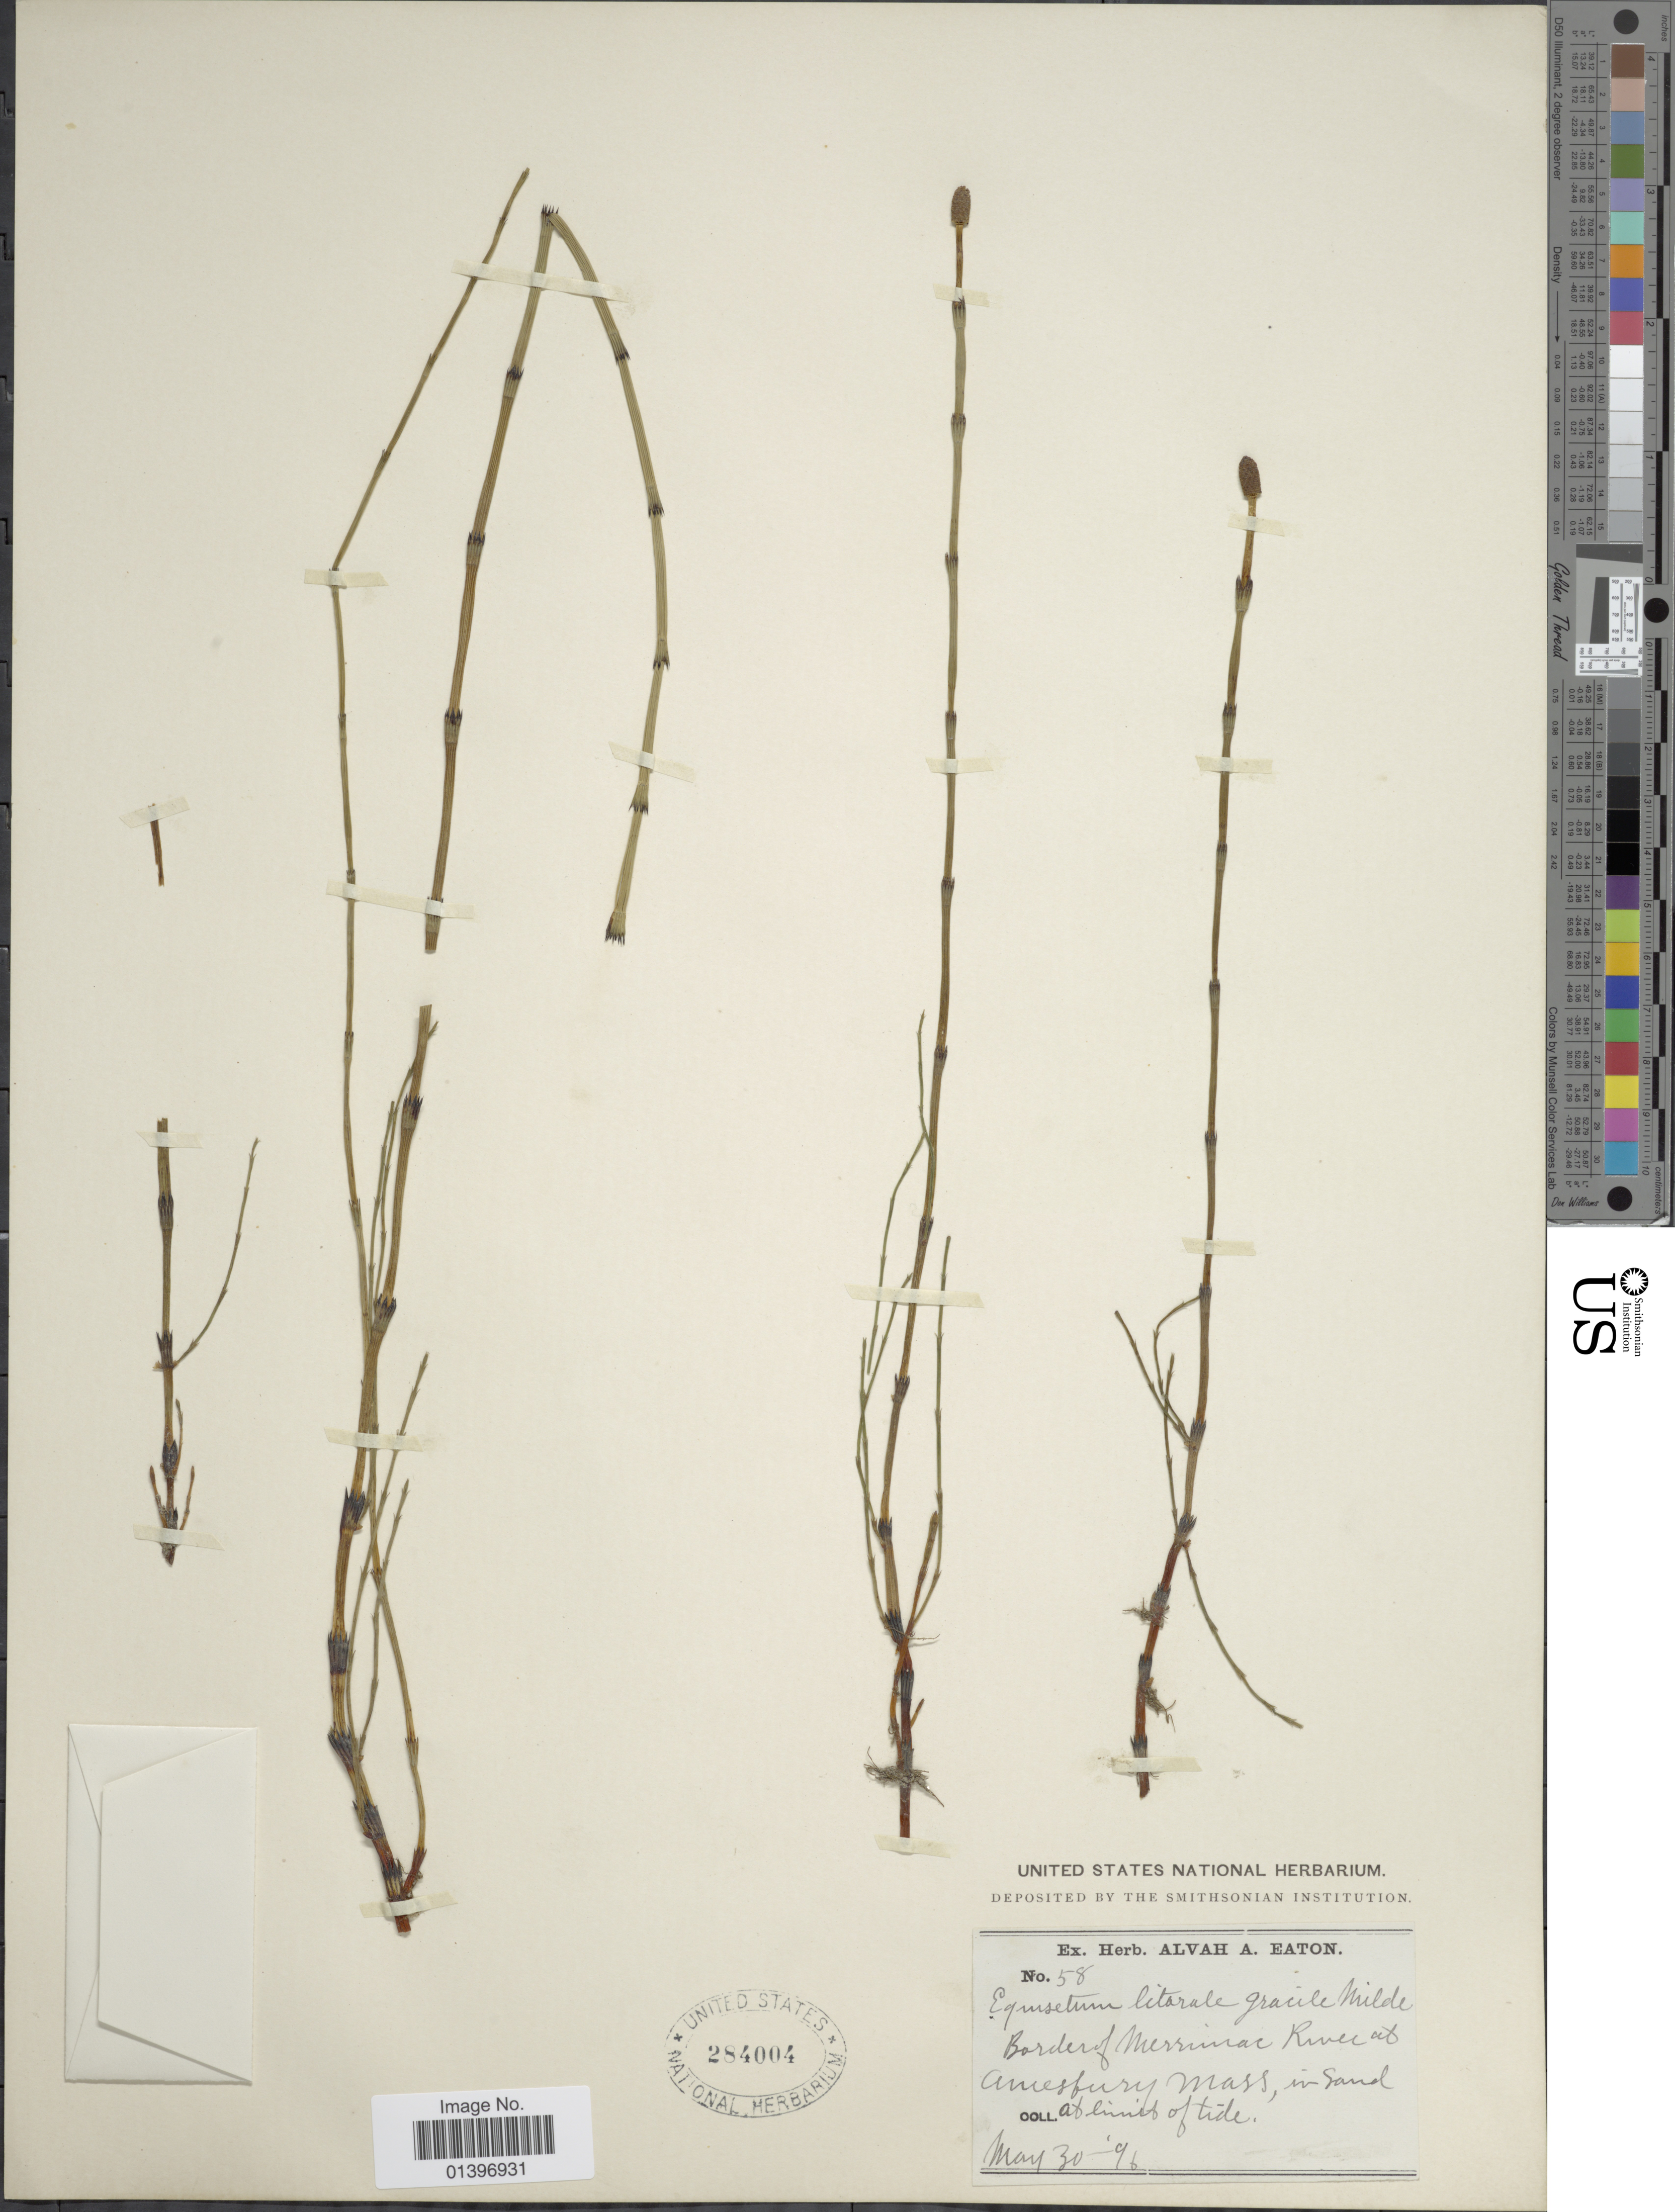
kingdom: Plantae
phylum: Tracheophyta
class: Polypodiopsida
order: Equisetales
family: Equisetaceae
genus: Equisetum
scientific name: Equisetum x litorale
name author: Kuhlw.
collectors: ex herb. Alvah A. Eaton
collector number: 58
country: United States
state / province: Massachusetts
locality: Borders of Merrimac river at Amesbury Masss, in sand at limit of tide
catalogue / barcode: US 284004